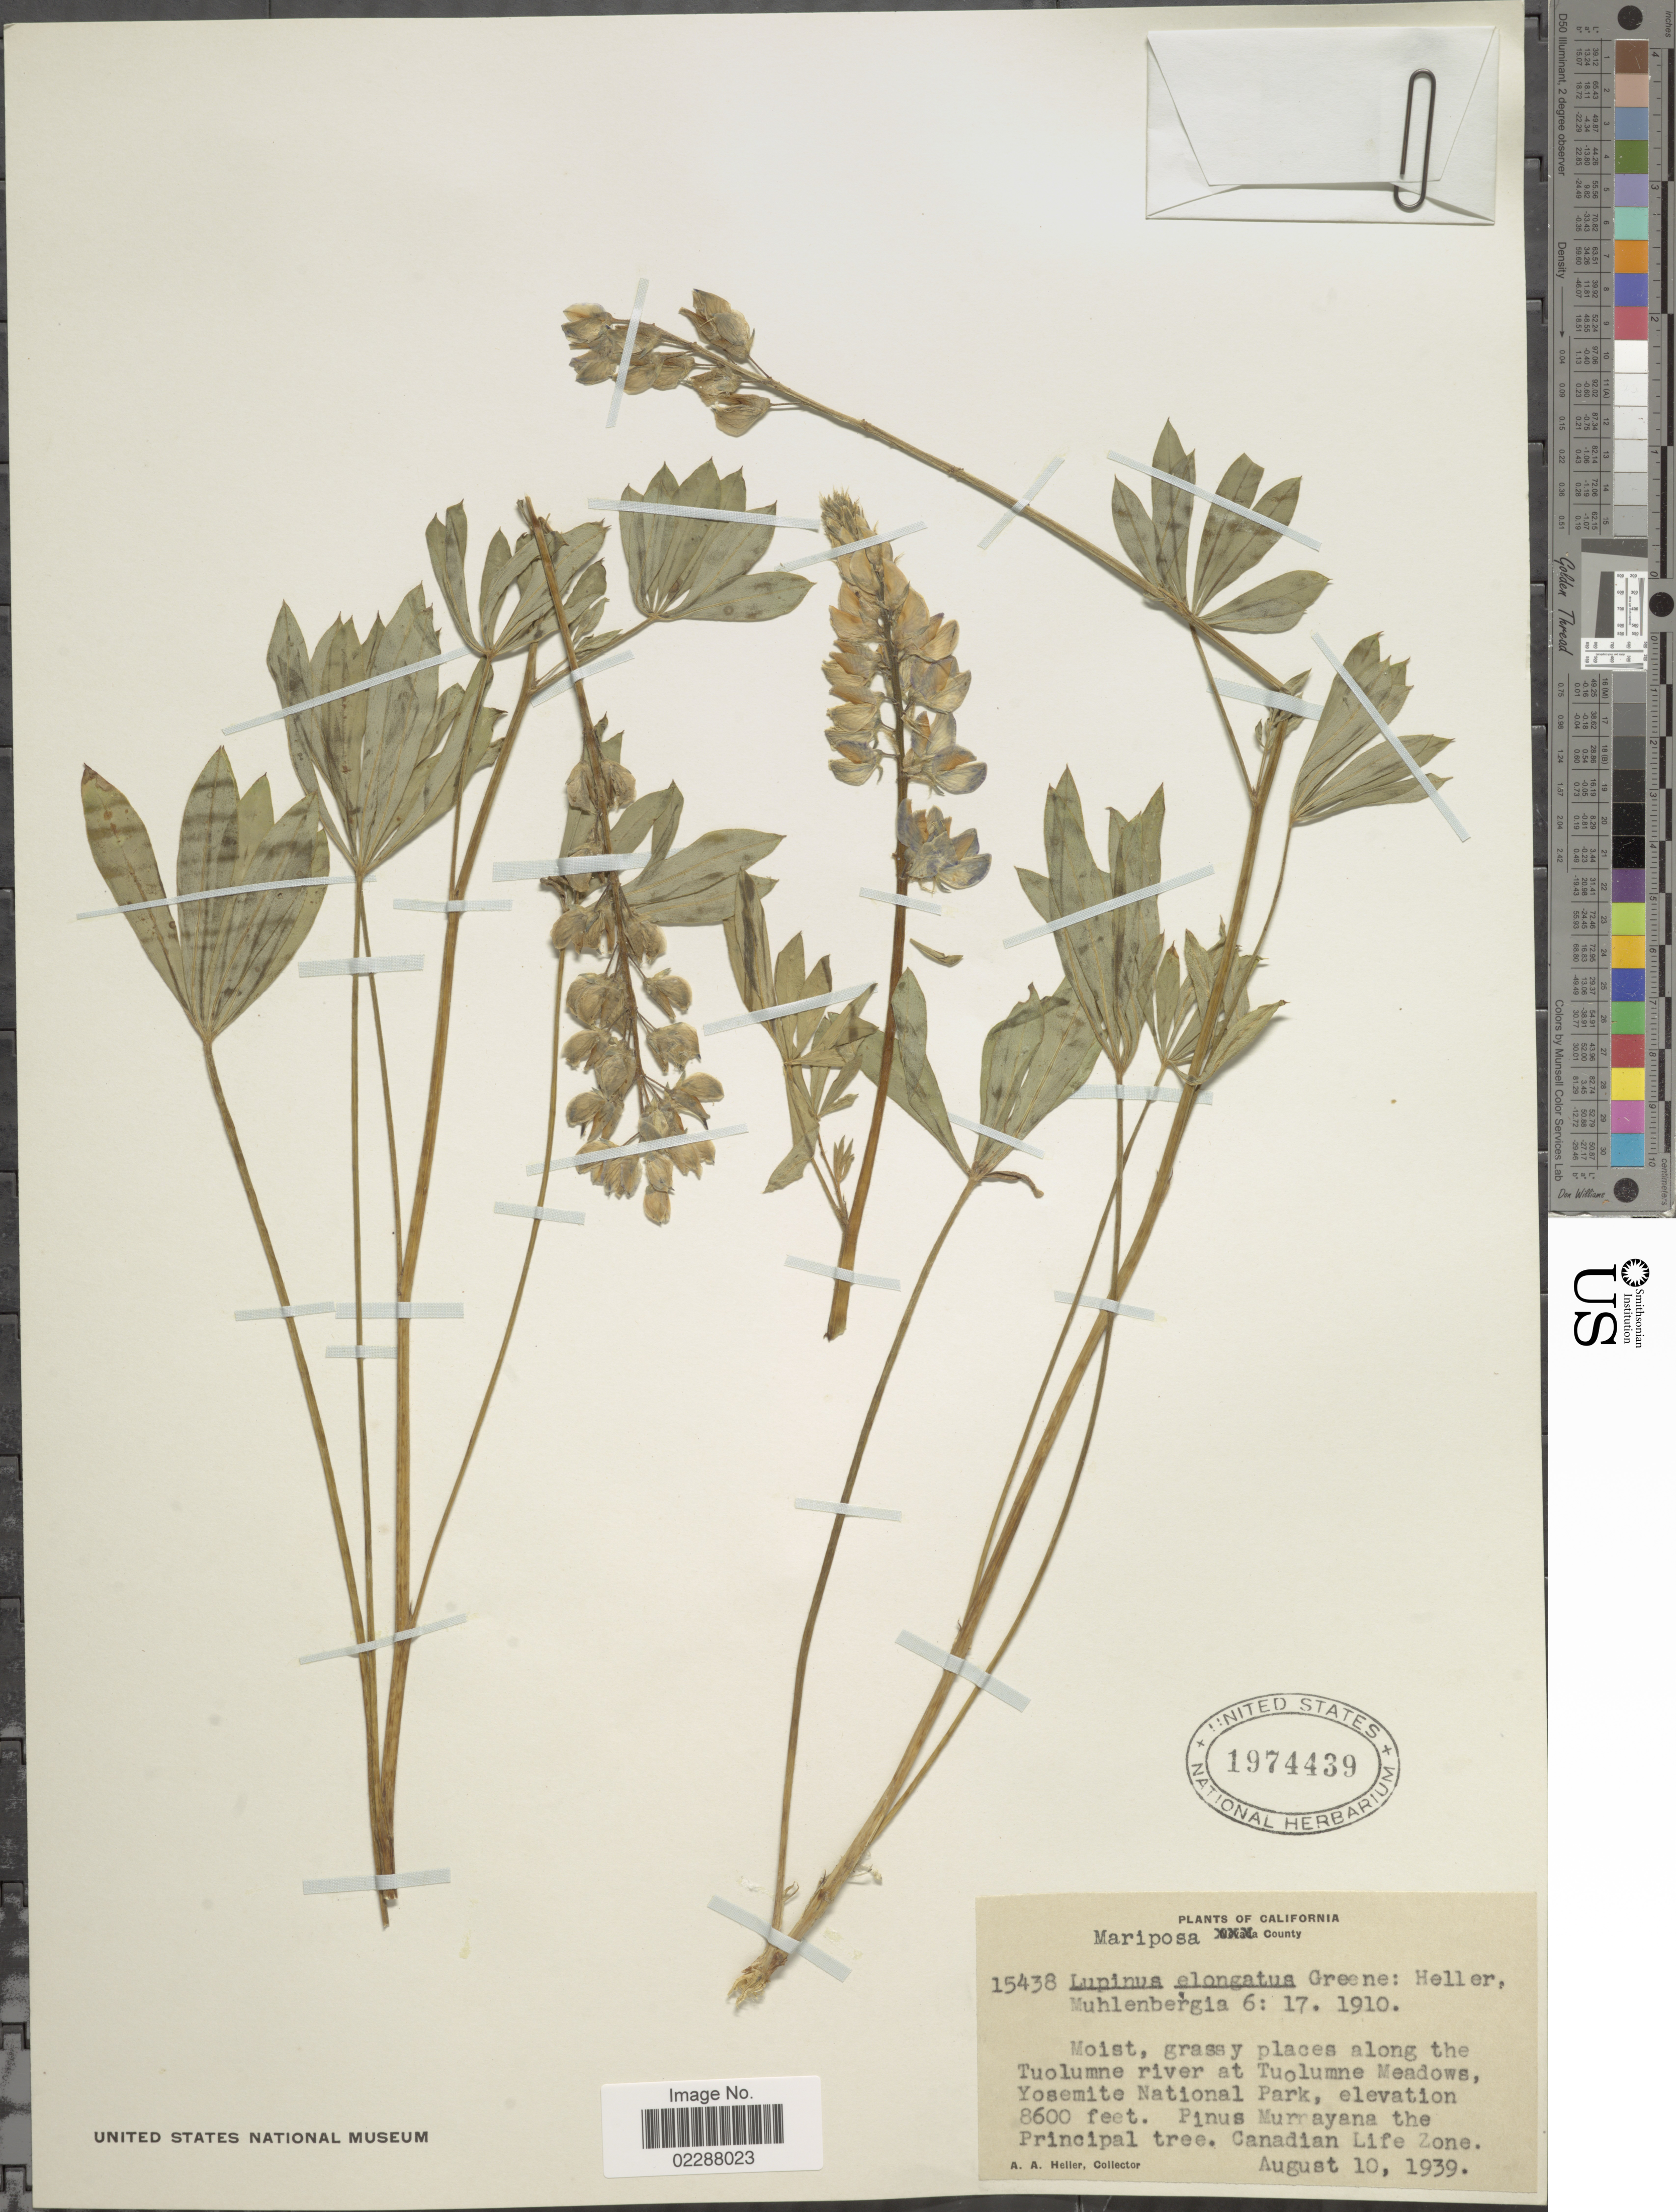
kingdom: Plantae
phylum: Tracheophyta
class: Magnoliopsida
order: Fabales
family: Fabaceae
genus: Lupinus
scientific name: Lupinus superbus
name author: A. Heller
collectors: A. A. Heller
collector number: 15438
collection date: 1939-08-10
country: United States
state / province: California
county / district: Mariposa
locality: Mariposa County, along the Tuolumne river at Tuolumne Meadows, Yosemite National Park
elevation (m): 2621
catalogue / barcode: US 1974439